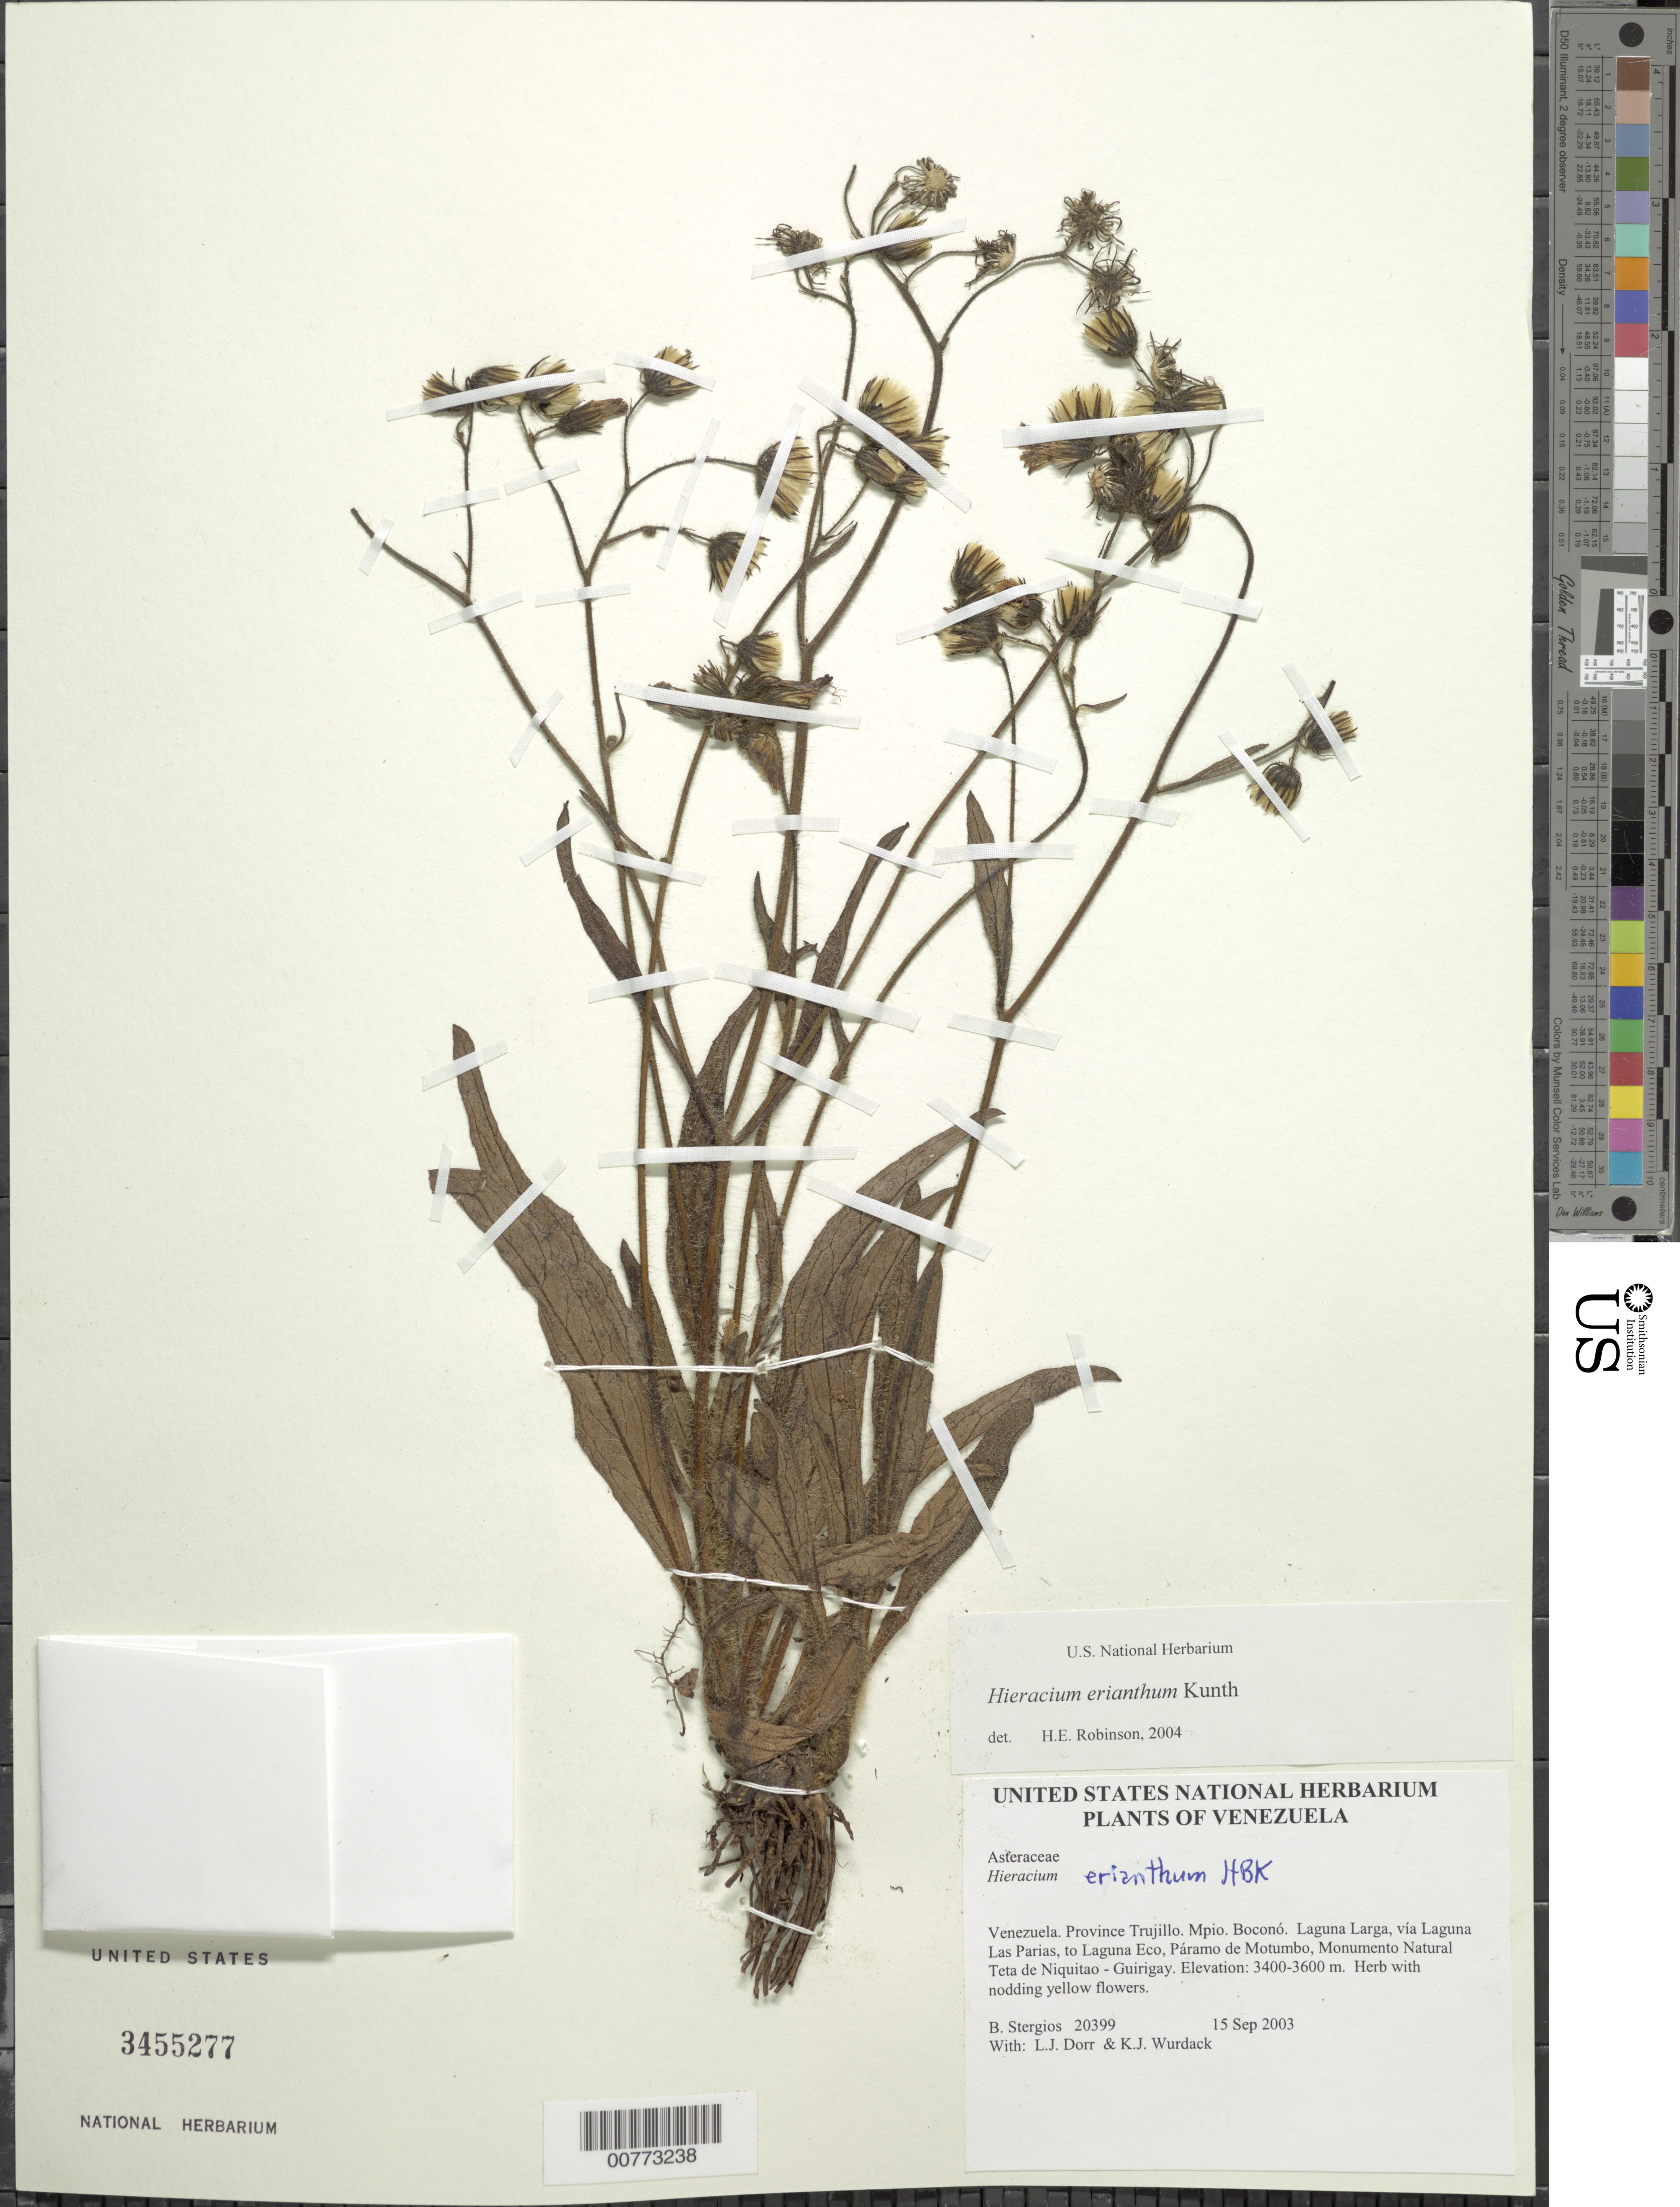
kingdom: Plantae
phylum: Tracheophyta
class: Magnoliopsida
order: Asterales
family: Asteraceae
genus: Hieracium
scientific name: Hieracium erianthum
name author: Kunth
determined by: Robinson, Harold E., (US)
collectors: B. G. Stergios, L. J. Dorr & K. Wurdack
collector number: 20399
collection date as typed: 15 Sep 2003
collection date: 2003-09-15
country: Venezuela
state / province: Trujillo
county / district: Boconó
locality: Laguna Larga, vía Laguna Las Parias, to Laguna Eco, Páramo de Motumbo, Monumento Natural Teta de Niquitao - Guirigay.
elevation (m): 3400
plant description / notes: F, MO, PORT, TEX, US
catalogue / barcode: US 3455277